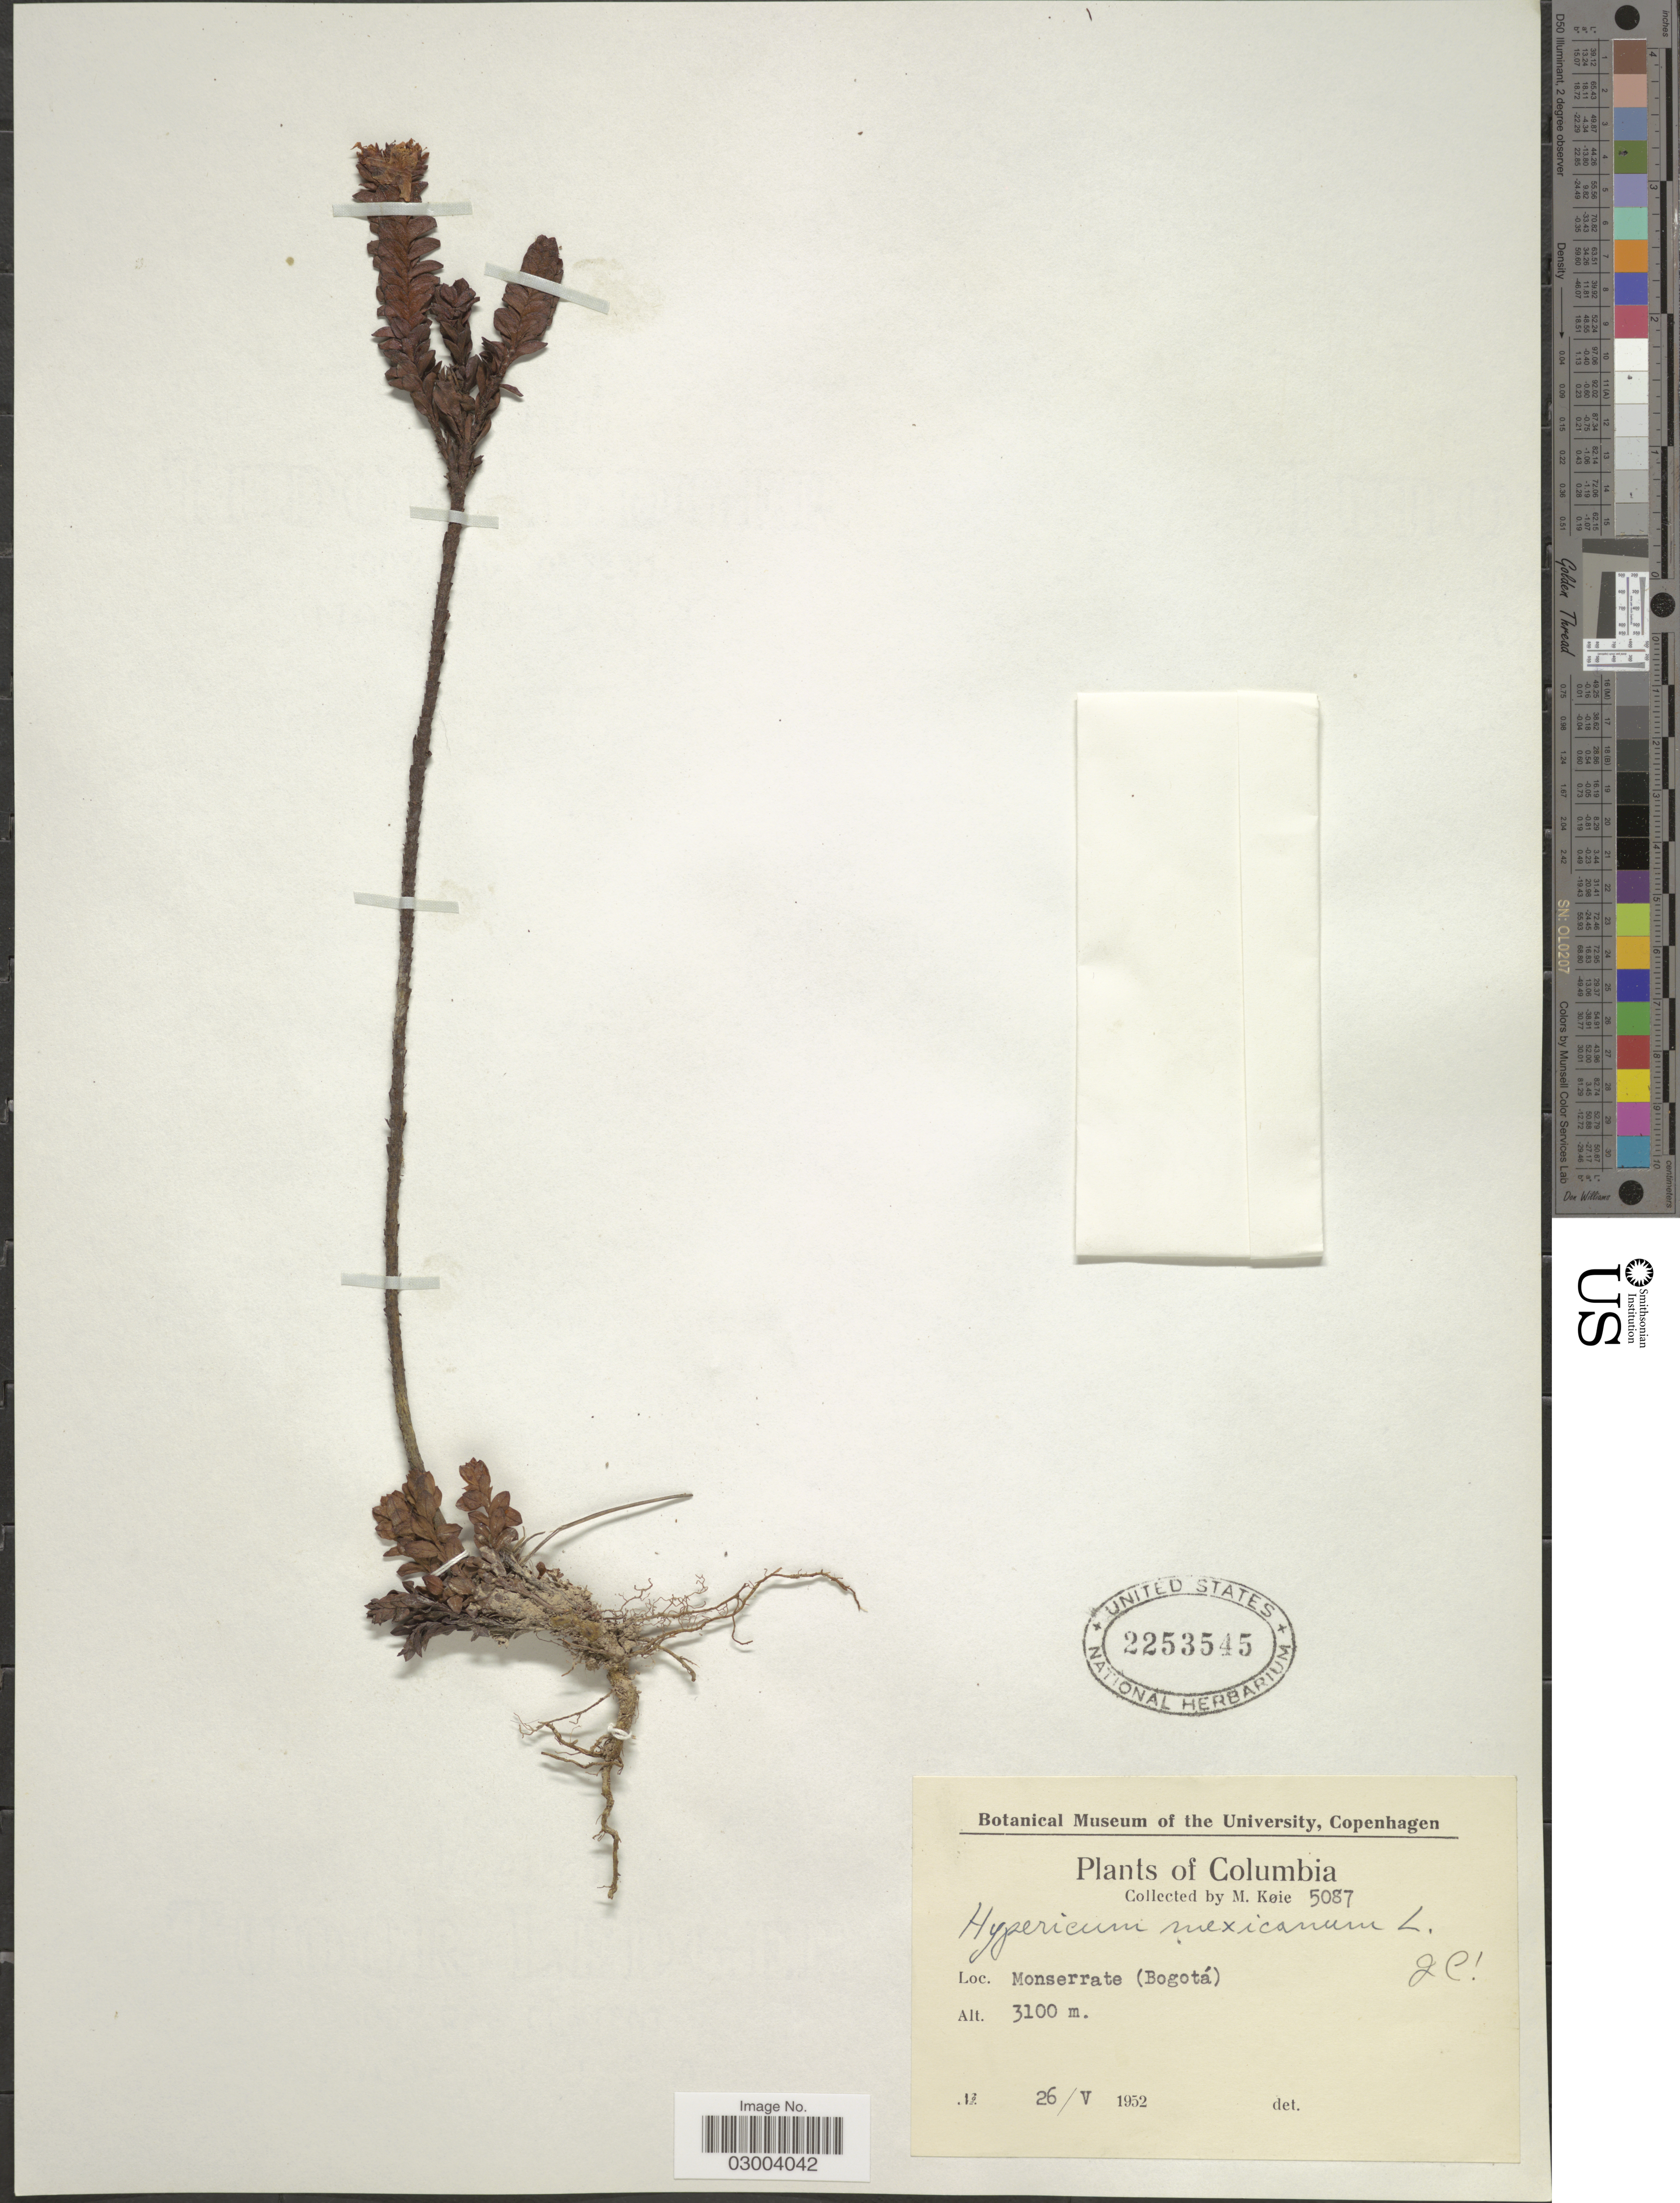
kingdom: Plantae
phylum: Tracheophyta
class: Magnoliopsida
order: Malpighiales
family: Hypericaceae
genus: Hypericum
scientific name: Hypericum mexicanum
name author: L.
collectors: M. Köie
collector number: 5087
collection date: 1952-05-26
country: Colombia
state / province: Bogota D.C.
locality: Monserrate (Bogotá).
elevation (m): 3100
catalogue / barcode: US 2253545